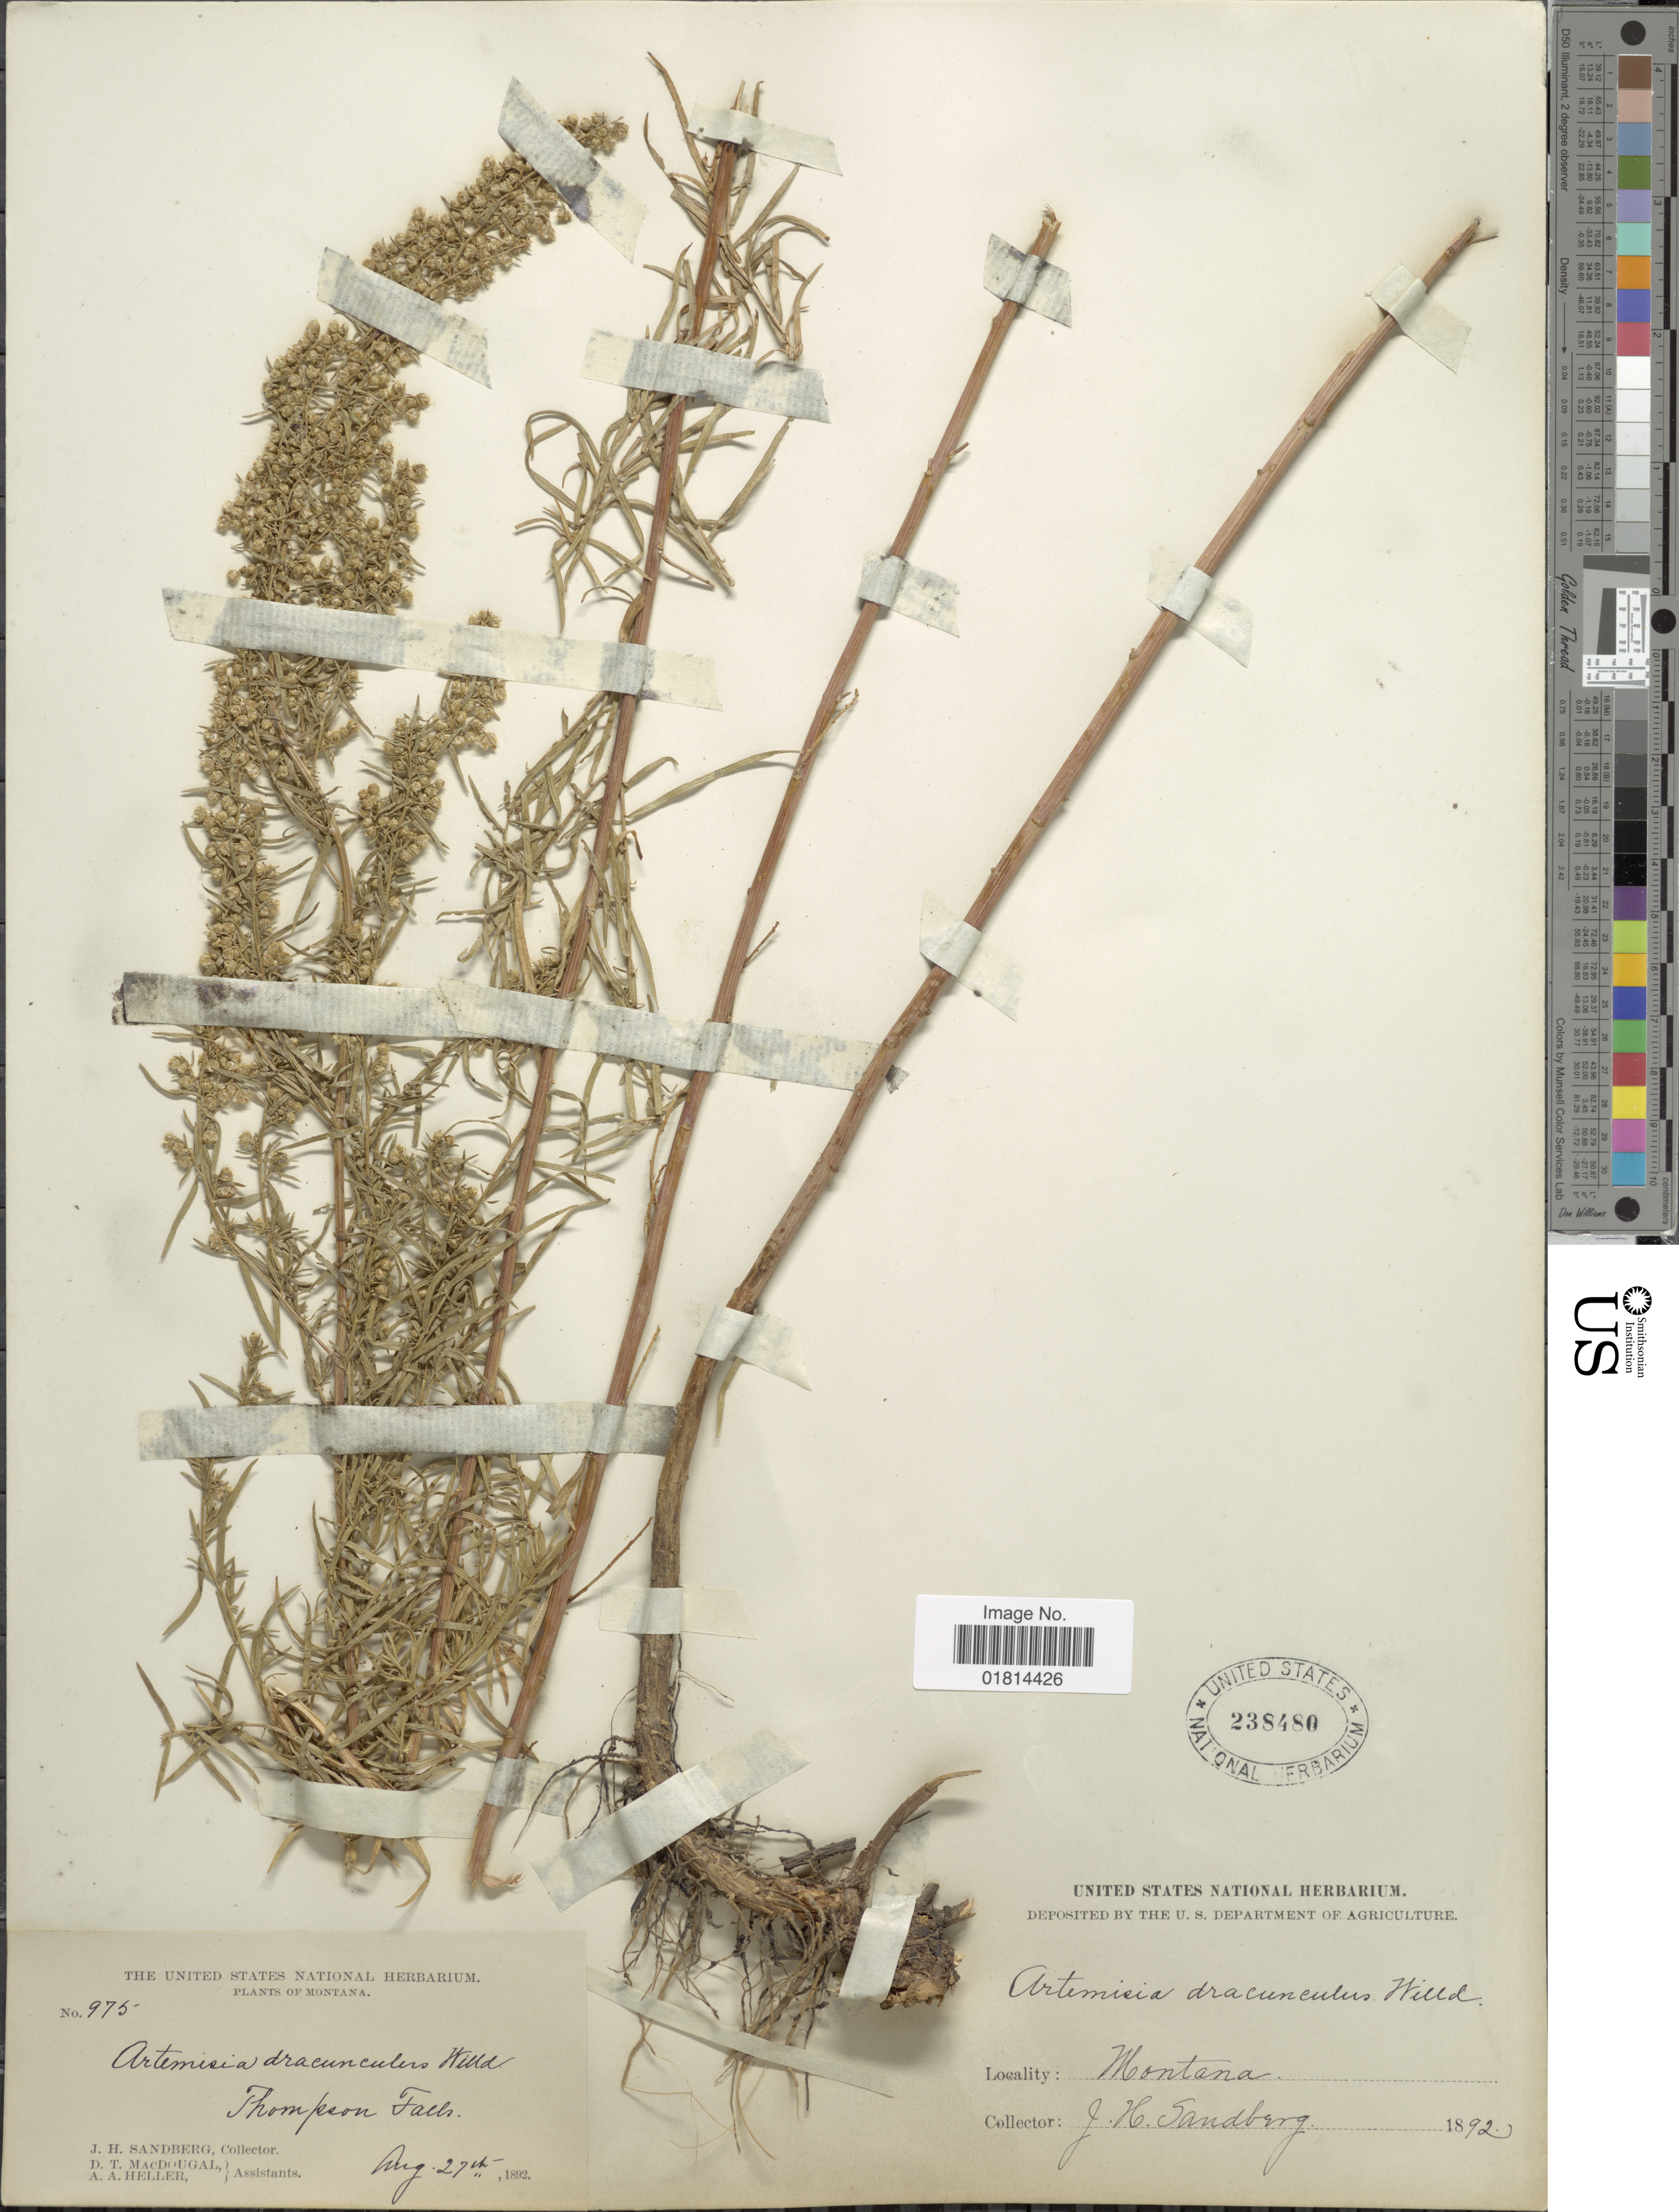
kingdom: Plantae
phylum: Tracheophyta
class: Magnoliopsida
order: Asterales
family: Asteraceae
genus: Artemisia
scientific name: Artemisia aromatica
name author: A. Nelson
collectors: J. H. Sandberg, D. T. MacDougal & A. A. Heller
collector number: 975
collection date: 1892-08-27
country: United States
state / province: Montana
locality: Thompson Falls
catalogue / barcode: US 238480